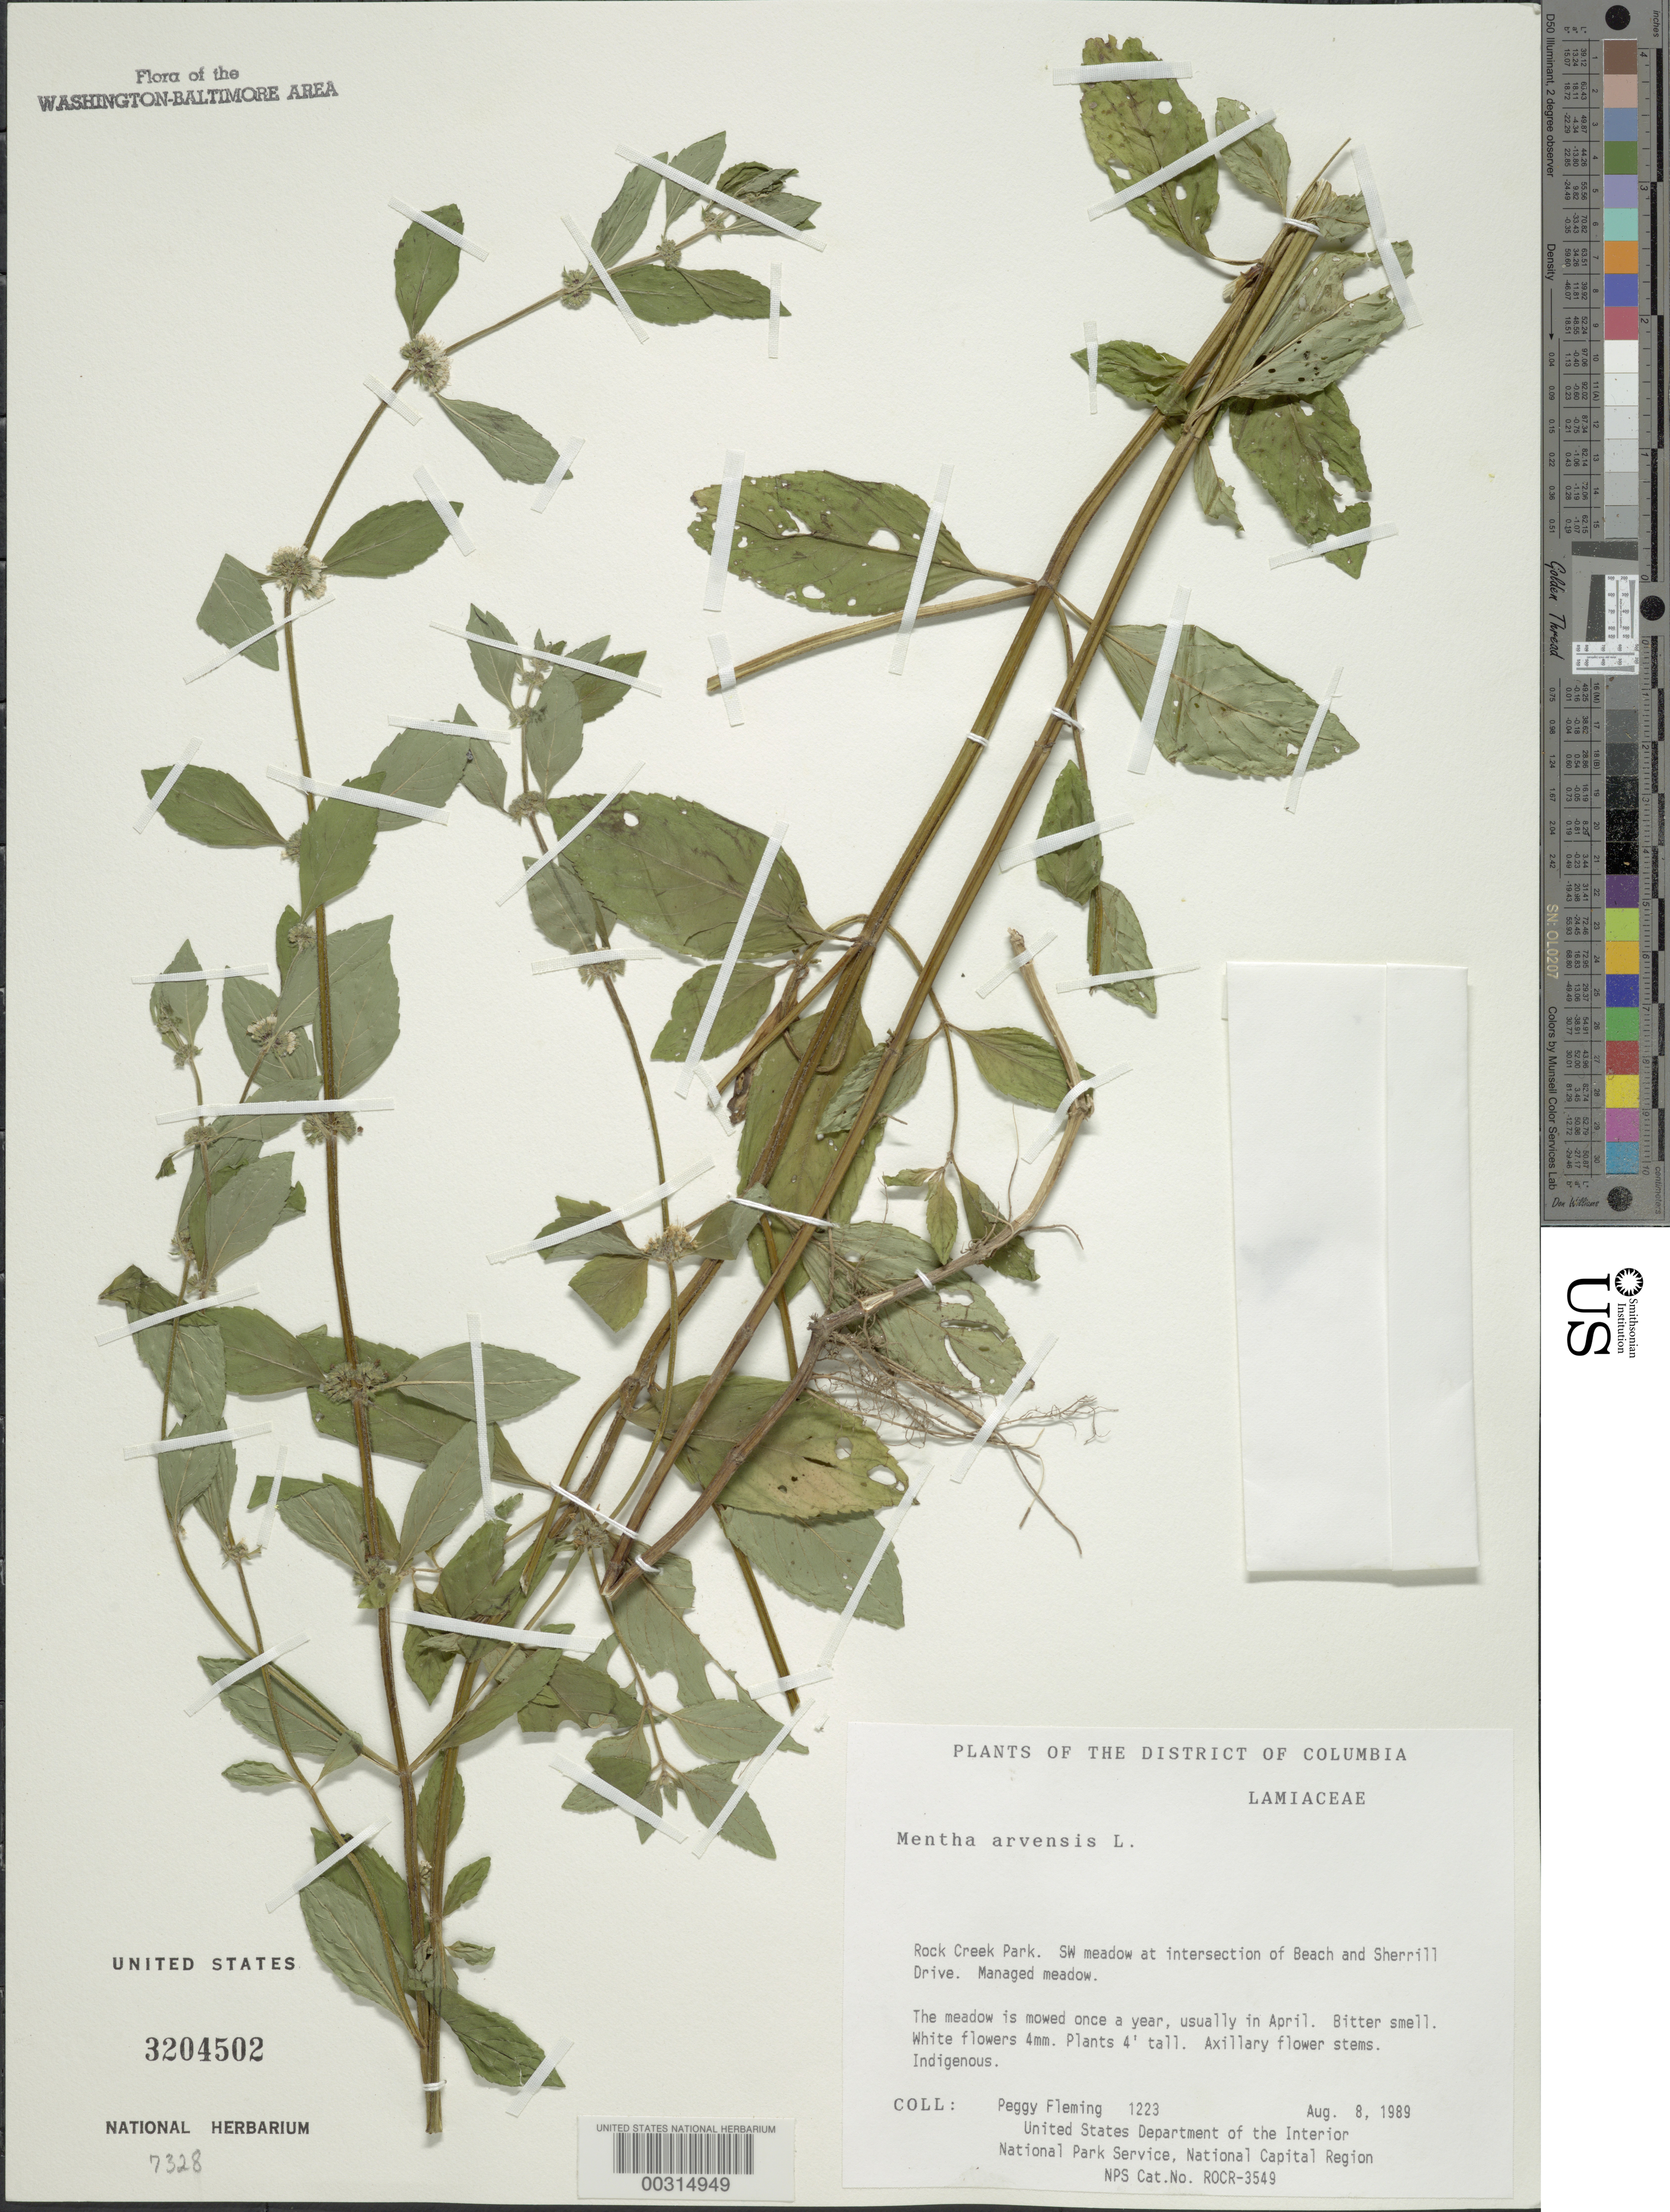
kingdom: Plantae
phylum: Tracheophyta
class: Magnoliopsida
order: Lamiales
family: Lamiaceae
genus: Mentha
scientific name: Mentha arvensis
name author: L.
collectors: P. Fleming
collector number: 1223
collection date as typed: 08 Apr 1989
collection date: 1989-04-08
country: United States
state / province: District of Columbia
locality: Rock Creek Park, SW meadow at intersection of Beach and Sherrill Drive Rock Creek Park and vicinity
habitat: Managed meadow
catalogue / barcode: US 3204502